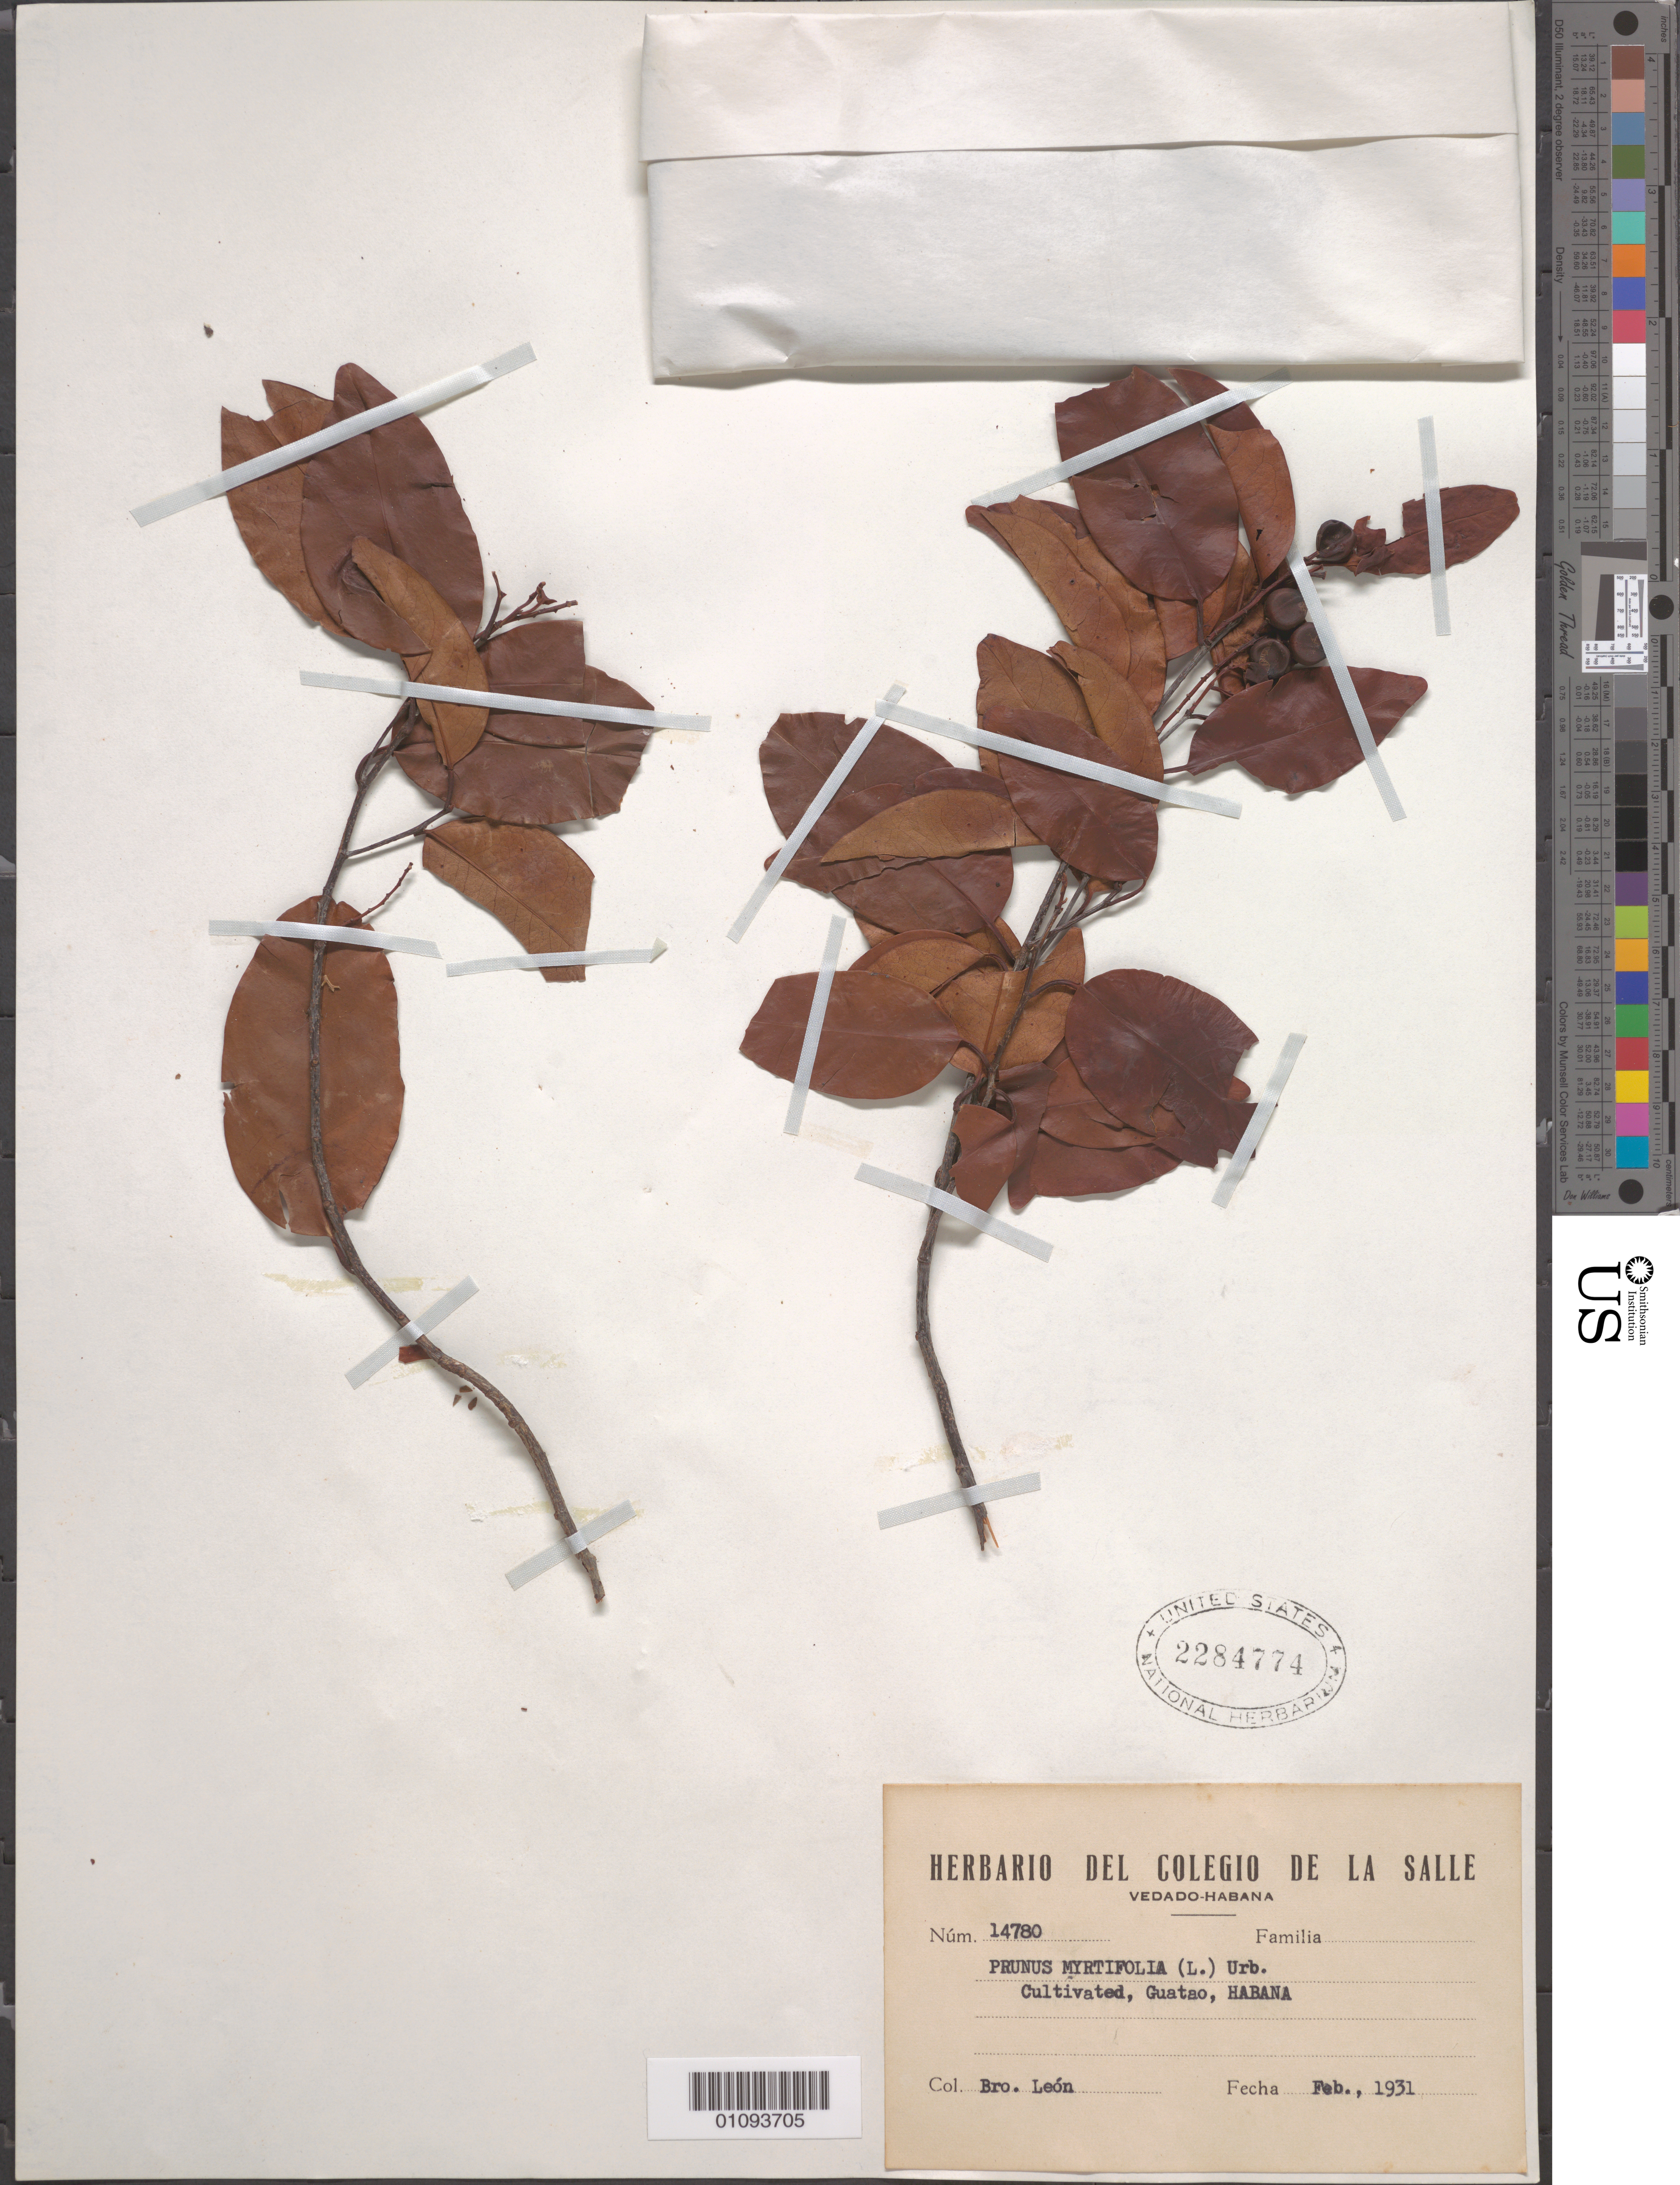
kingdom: Plantae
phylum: Tracheophyta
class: Magnoliopsida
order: Rosales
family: Rosaceae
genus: Prunus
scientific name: Prunus myrtifolia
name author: (L.) Urb.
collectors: Bro. León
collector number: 14780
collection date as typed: Feb 1931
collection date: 1931-02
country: Cuba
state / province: La Habana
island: Cuba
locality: guato Habana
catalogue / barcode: US 2284774